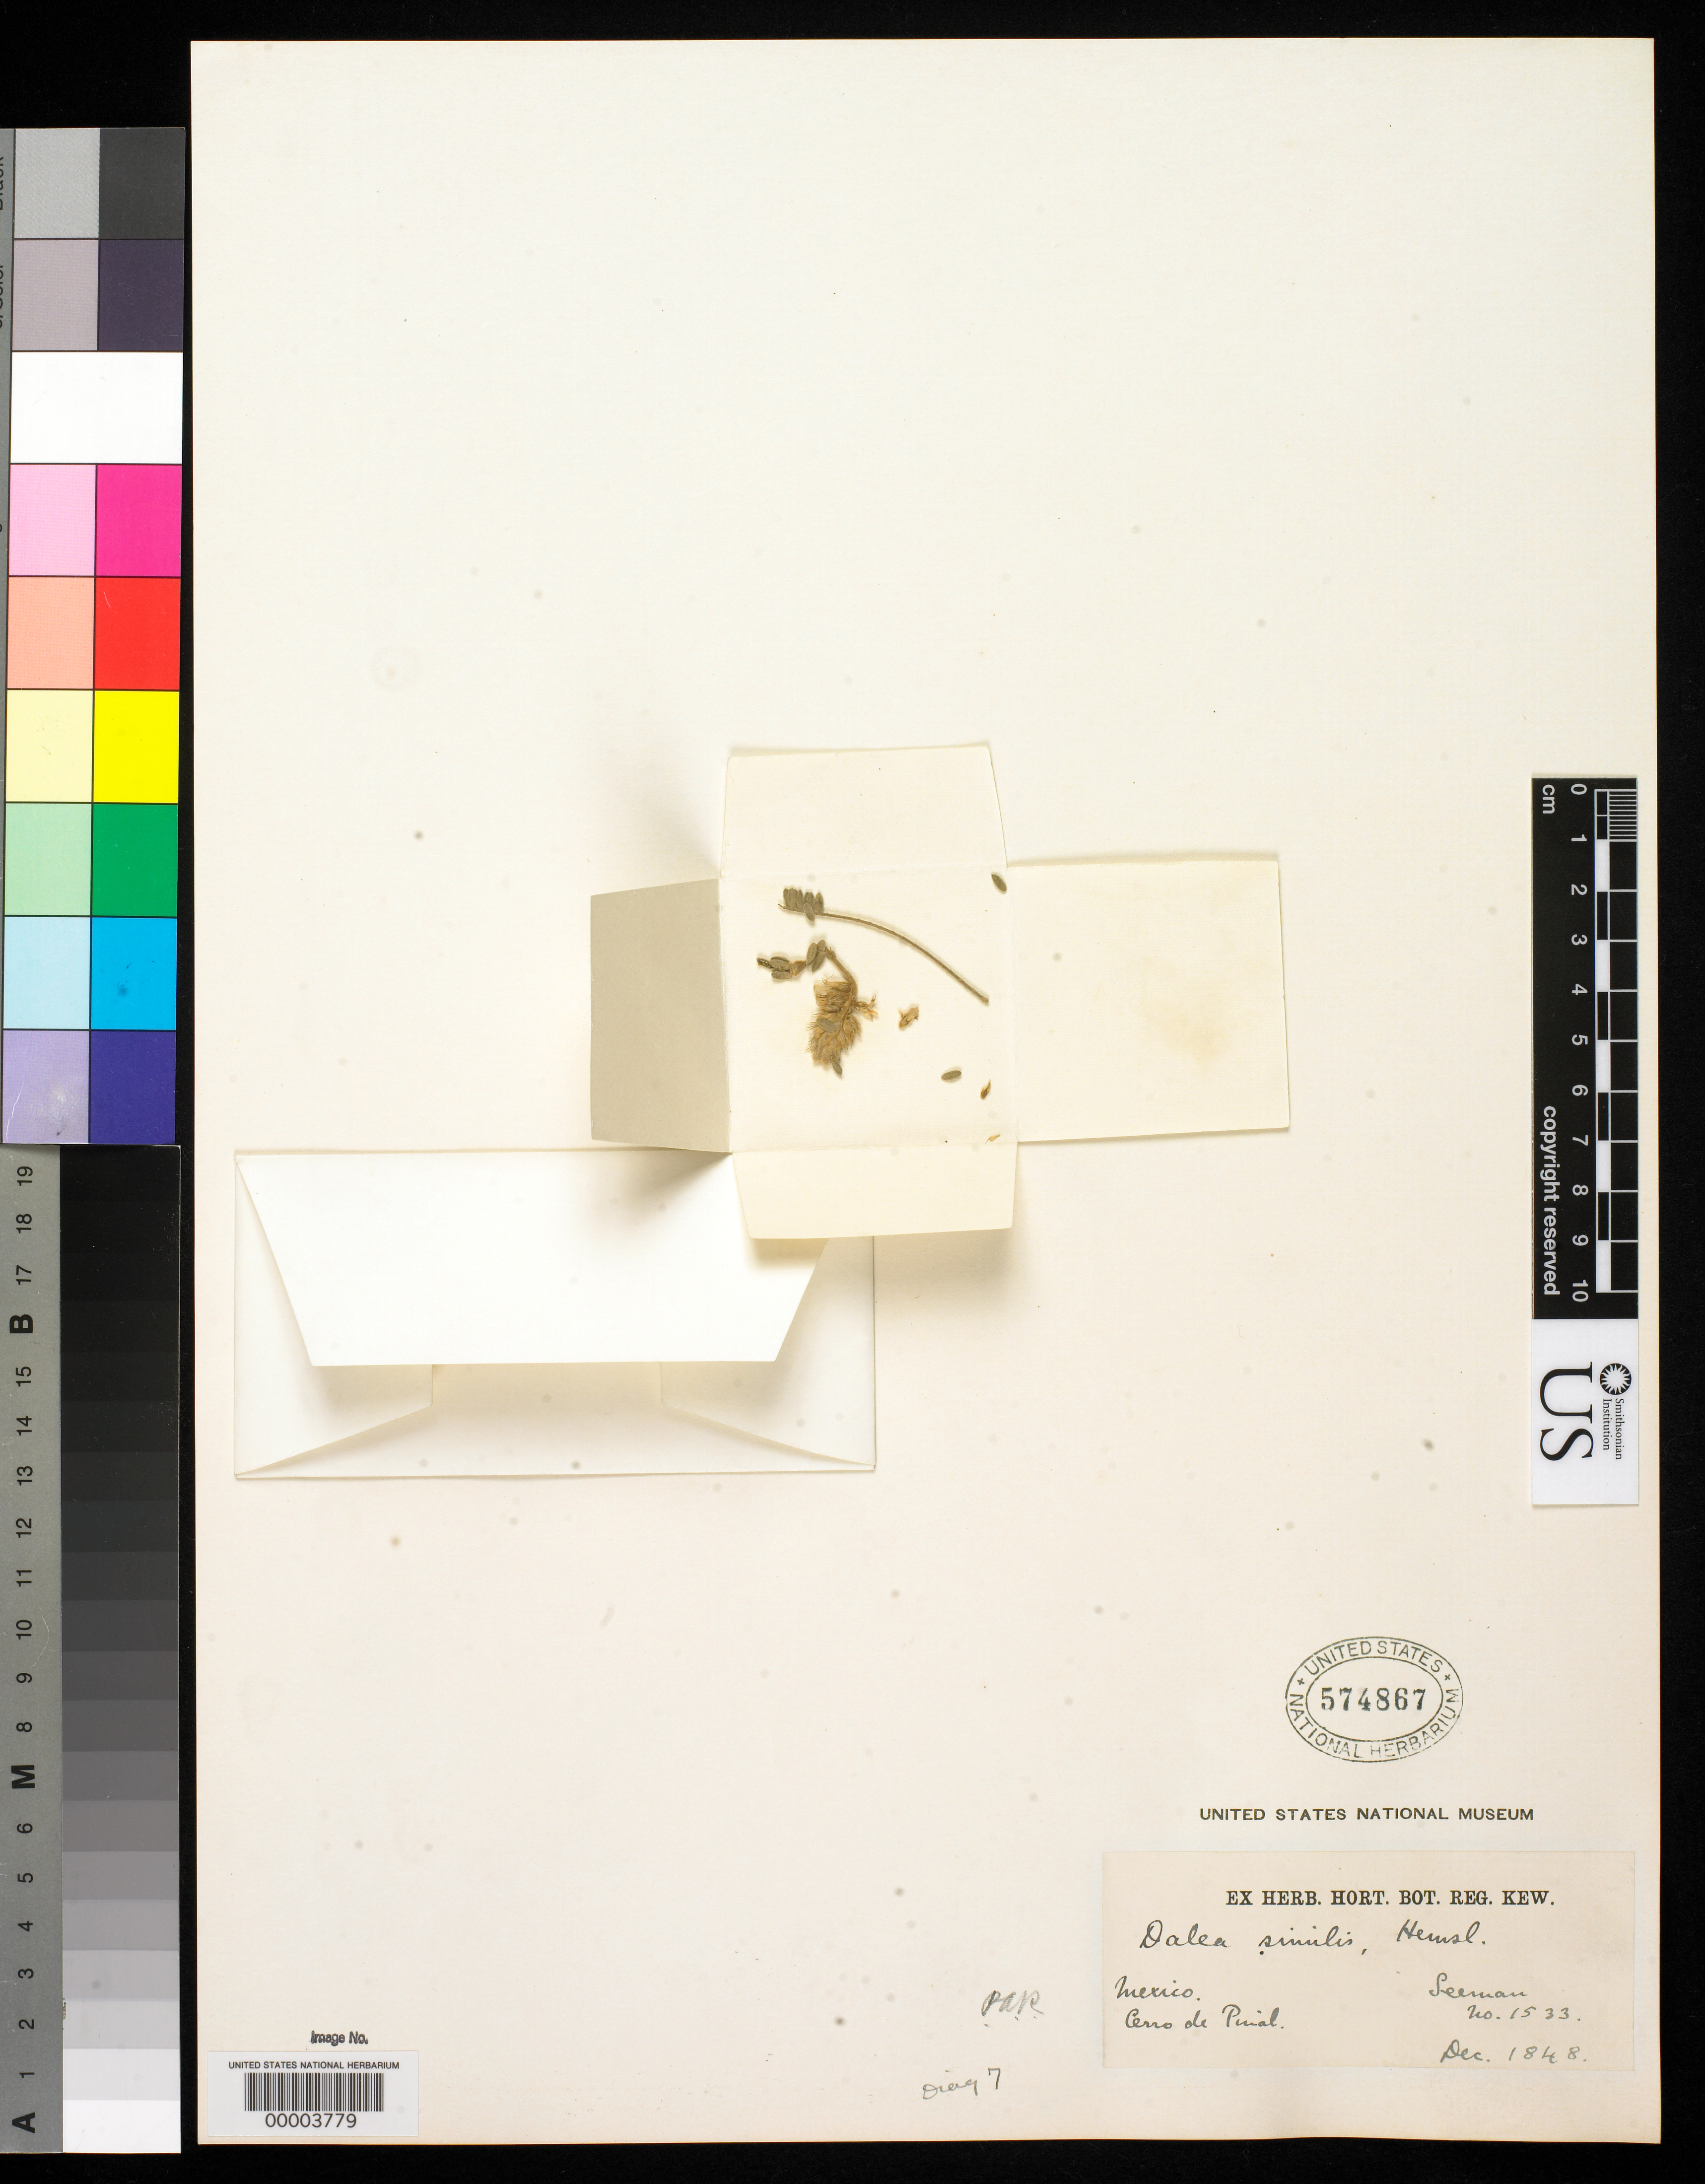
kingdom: Plantae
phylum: Tracheophyta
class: Magnoliopsida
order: Fabales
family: Fabaceae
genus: Dalea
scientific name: Dalea similis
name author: Hemsl.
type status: Type Fragment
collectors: B. C. Seemann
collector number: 1533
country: Mexico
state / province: Durango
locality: Cerro de Pinal.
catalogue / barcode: US 574867